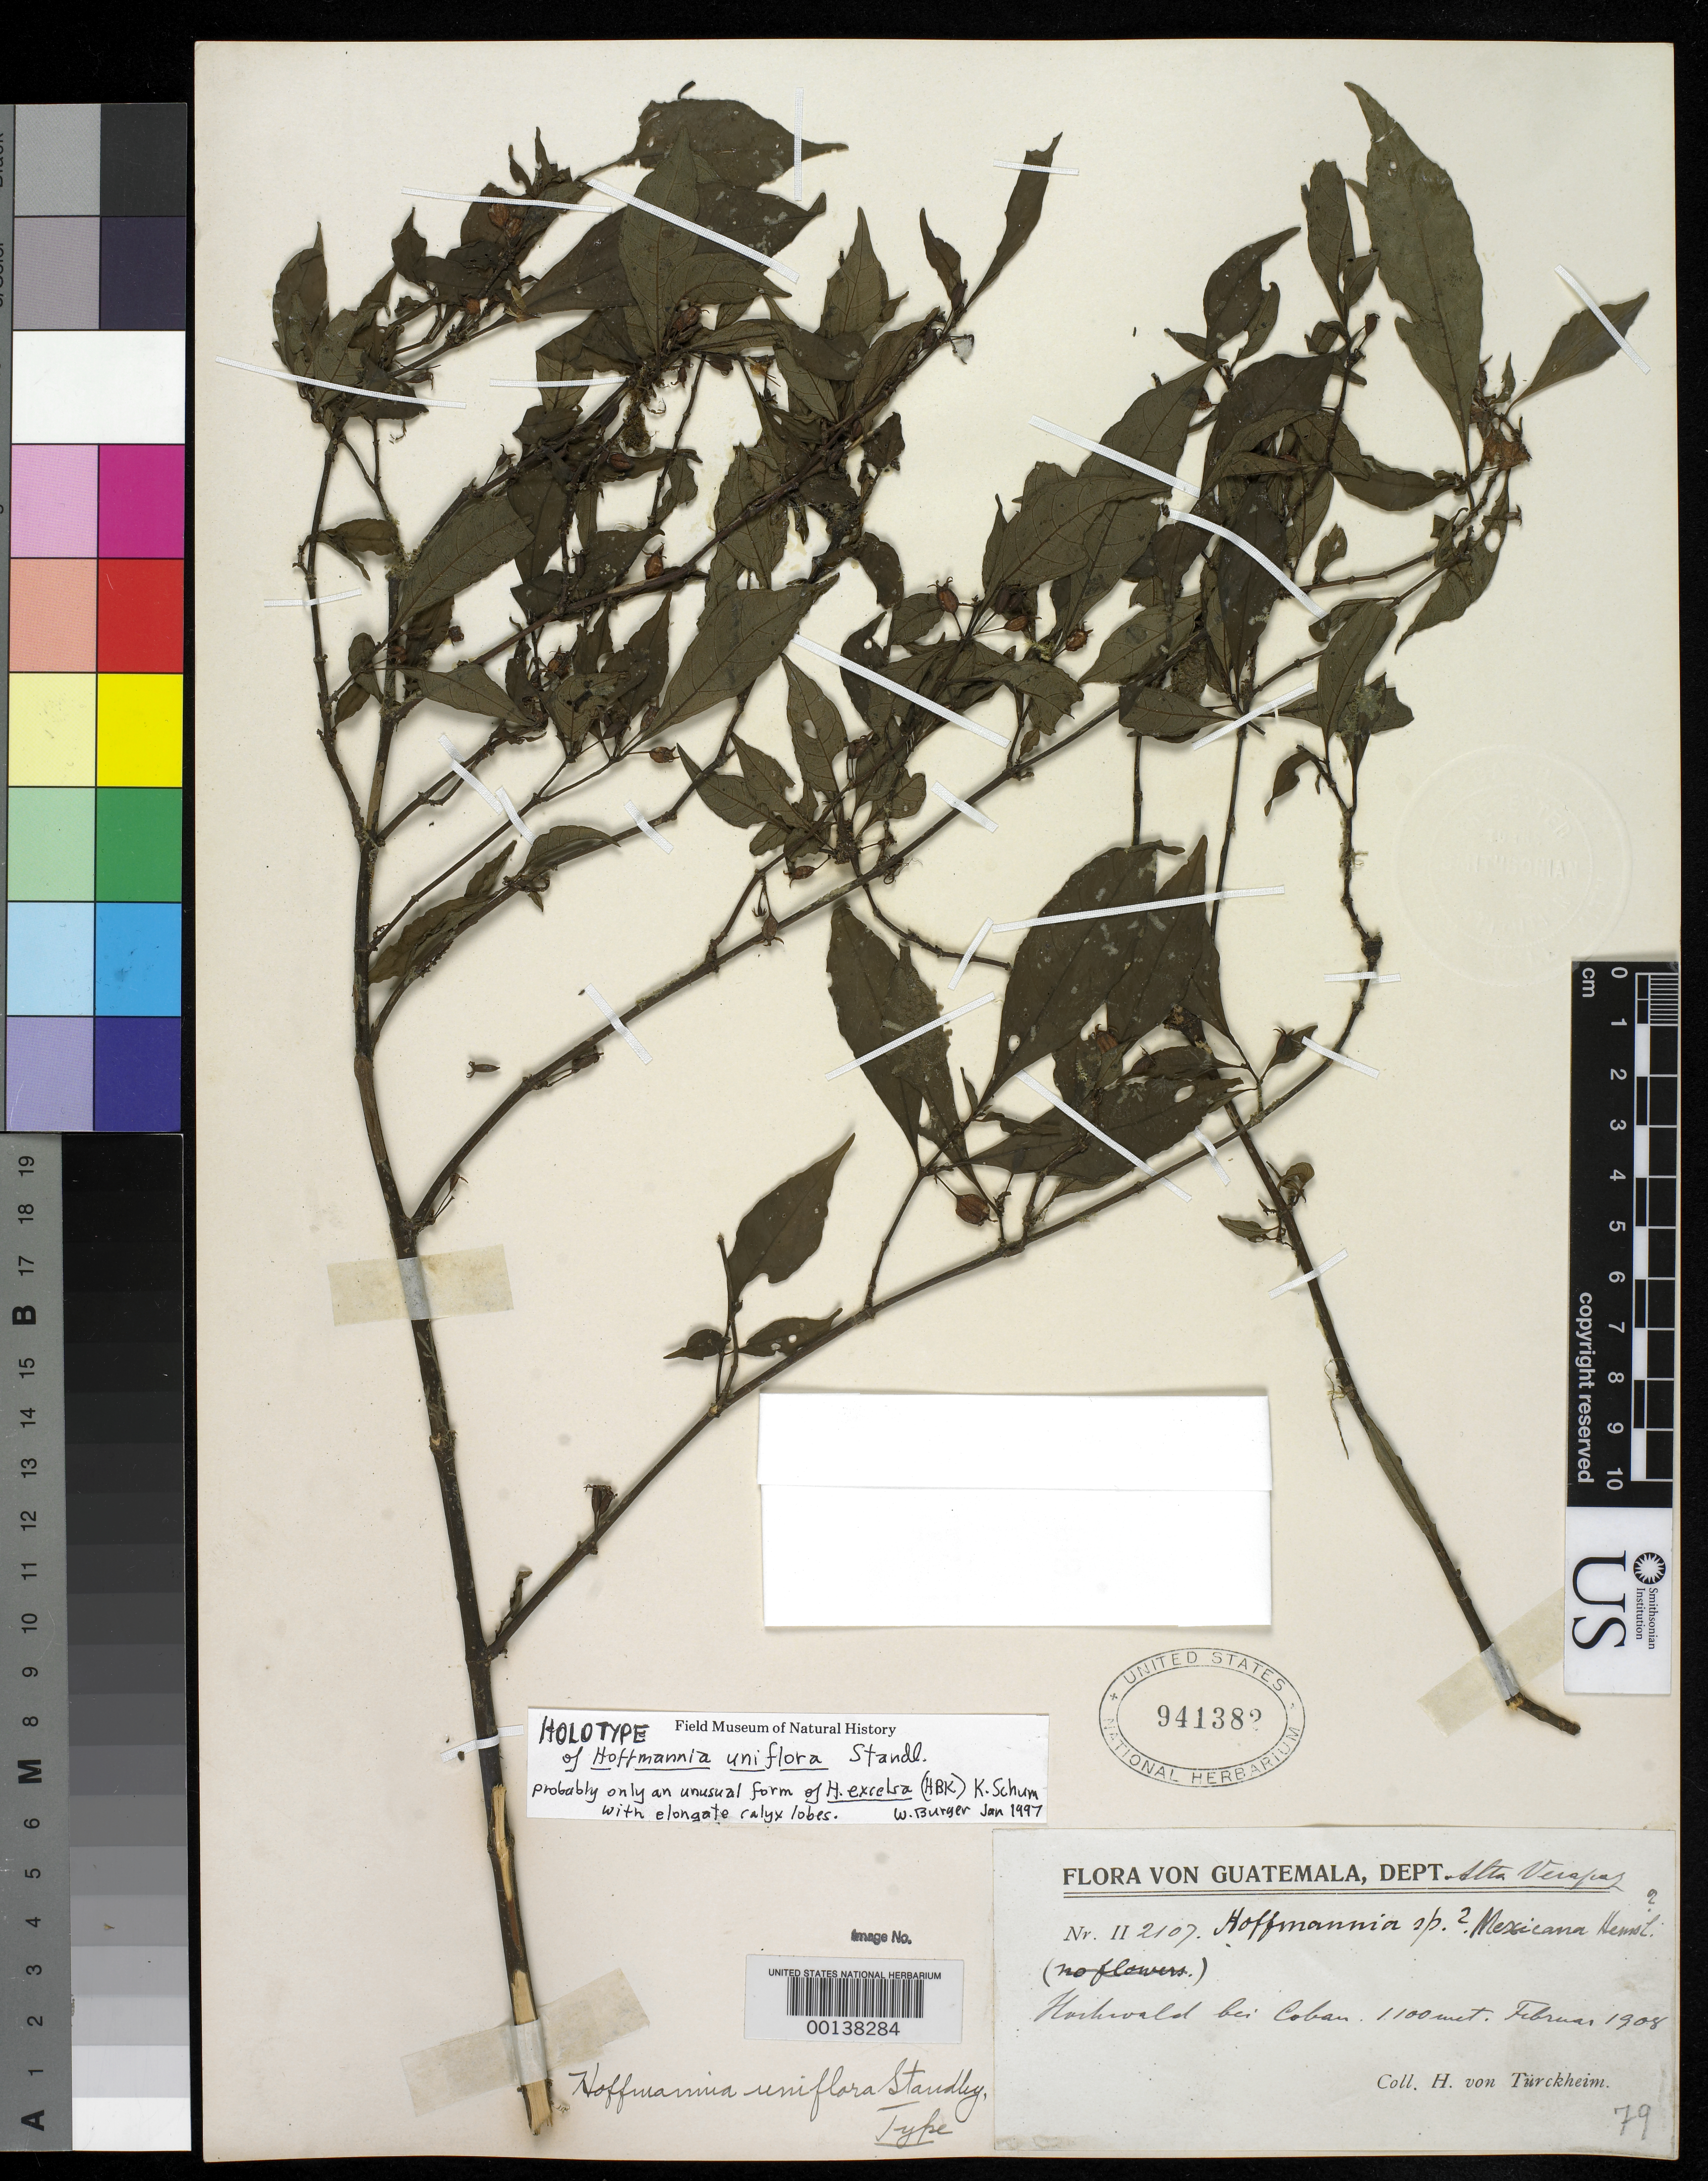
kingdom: Plantae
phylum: Tracheophyta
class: Magnoliopsida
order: Gentianales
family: Rubiaceae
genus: Hoffmannia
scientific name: Hoffmannia uniflora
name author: Standl.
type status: Holotype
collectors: H. von Türckheim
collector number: II 2107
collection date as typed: Feb 1908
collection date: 1908-02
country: Guatemala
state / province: Alta Verapaz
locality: Near Cobán.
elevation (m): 1100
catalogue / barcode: US 941382